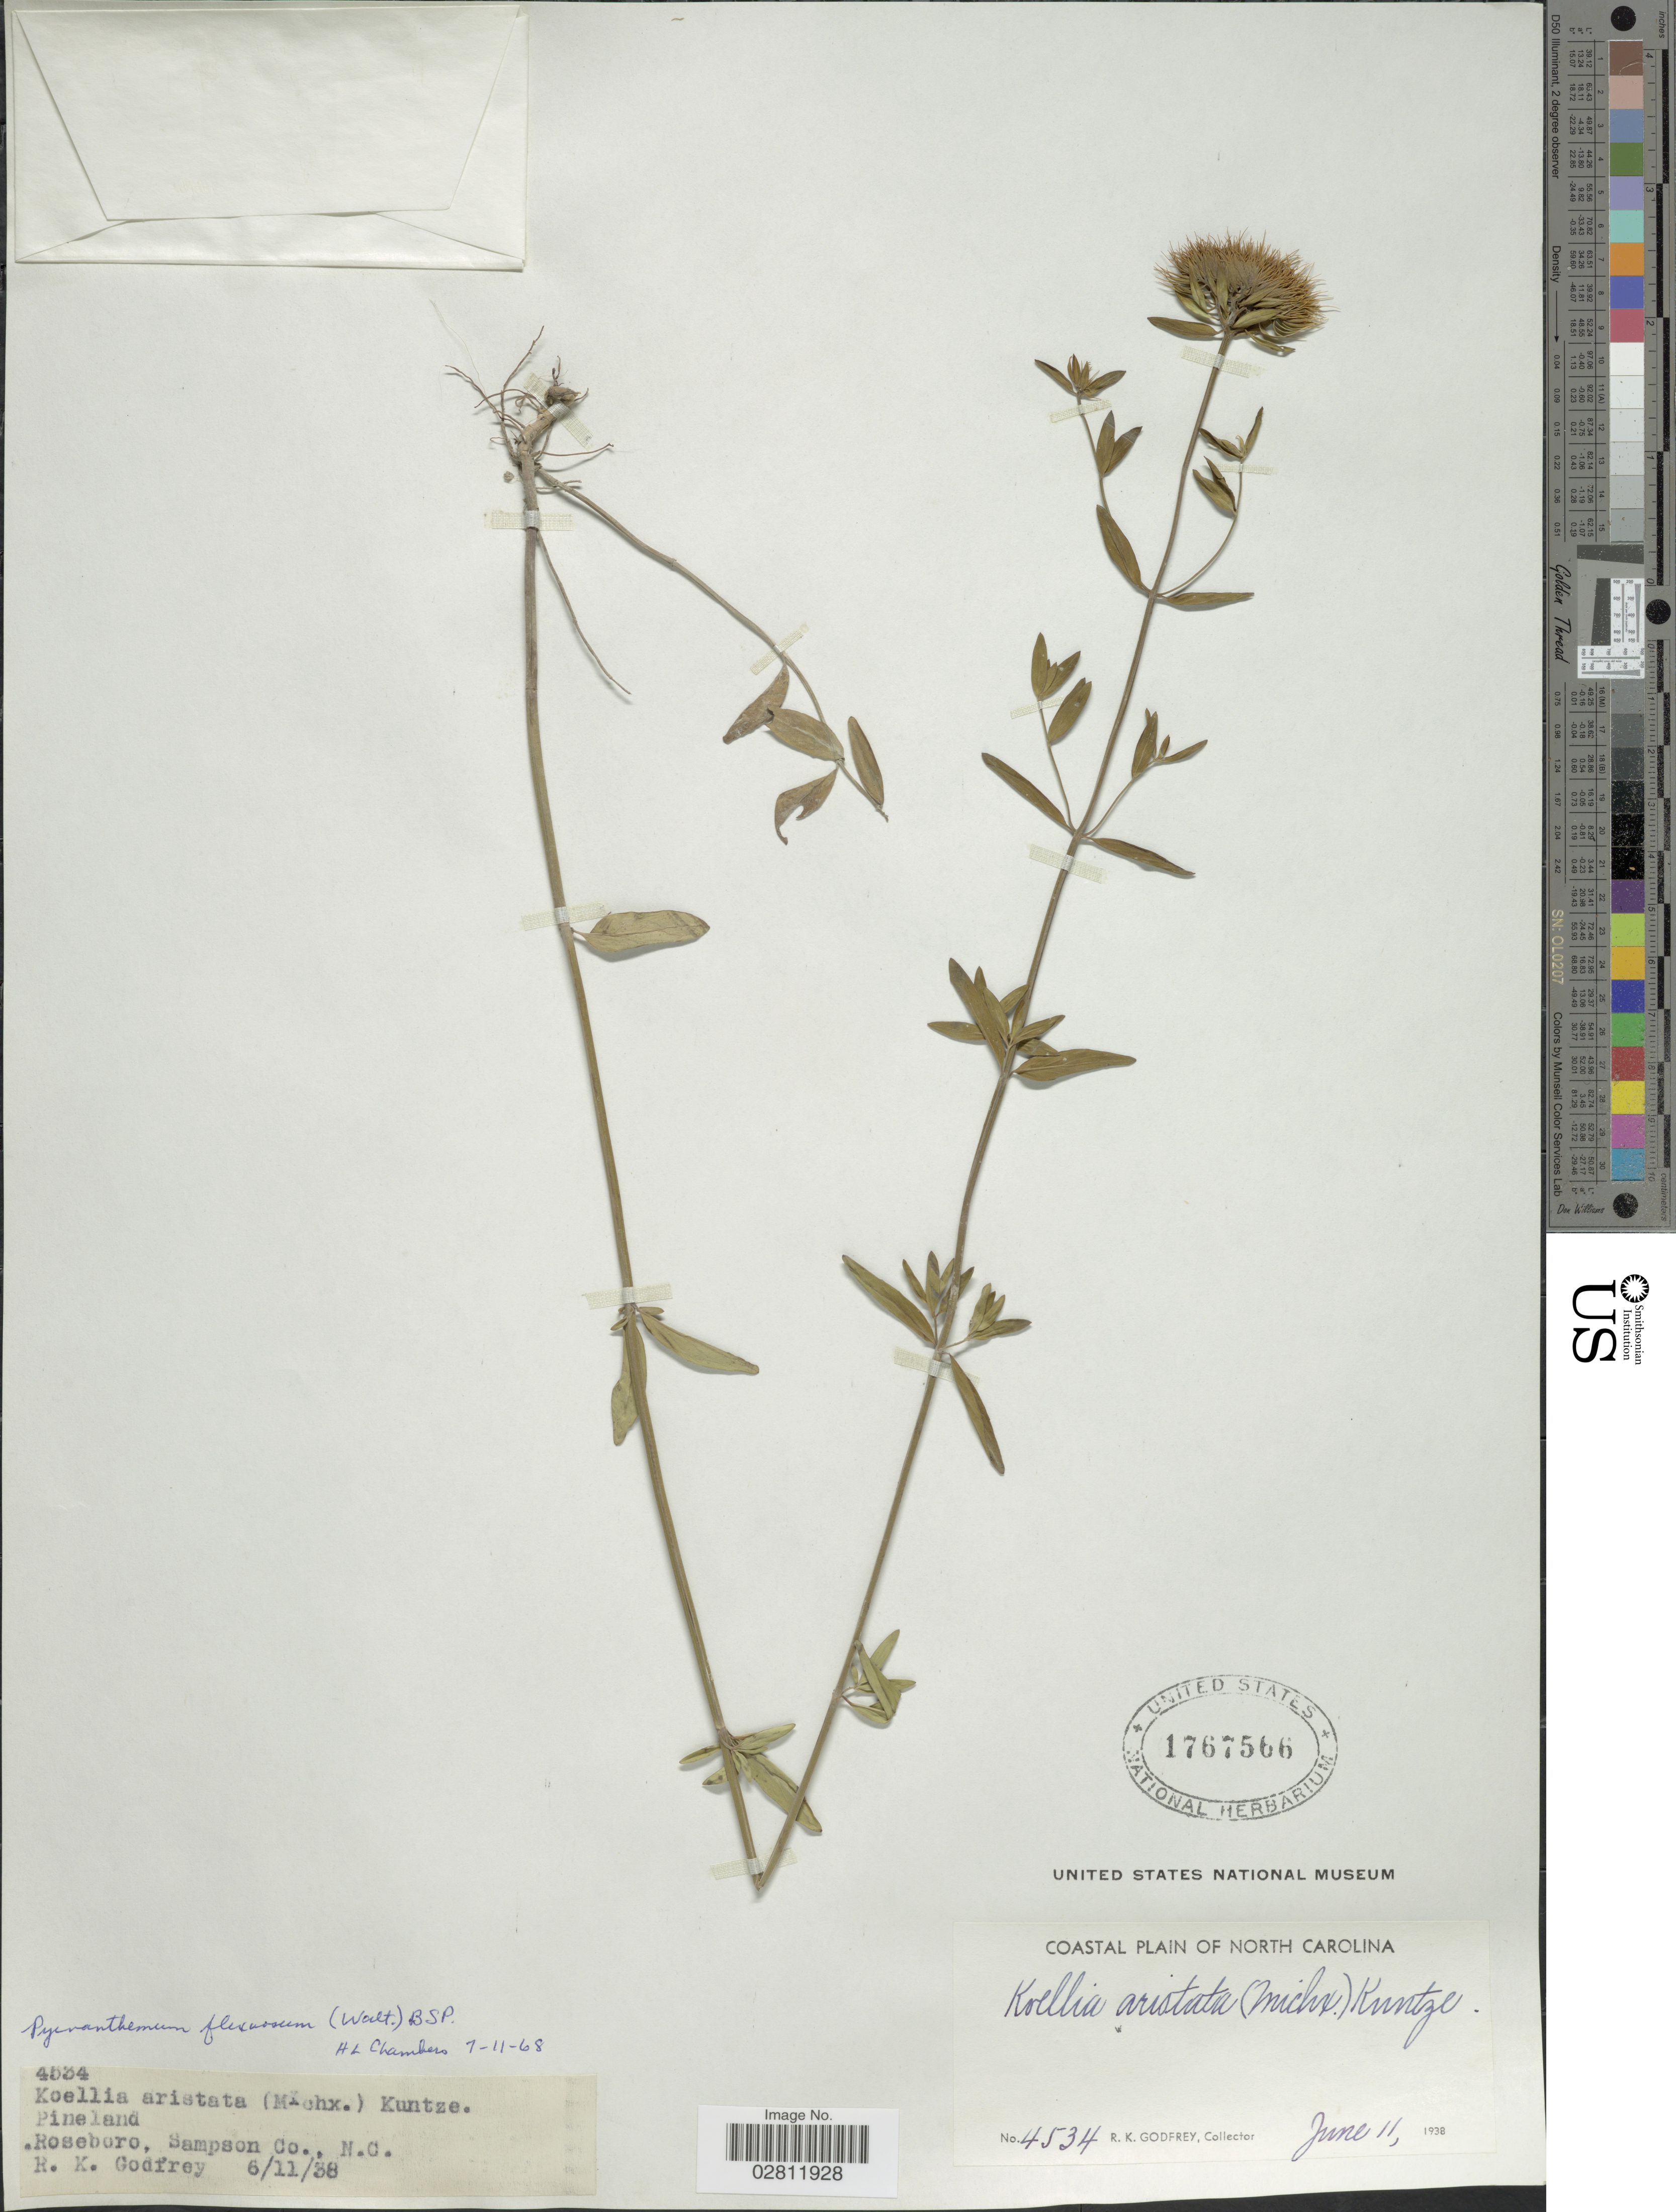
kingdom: Plantae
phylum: Tracheophyta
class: Magnoliopsida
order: Lamiales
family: Lamiaceae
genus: Pycnanthemum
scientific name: Pycnanthemum flexuosum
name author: (Walter) Britton, Stearns & Poggenb.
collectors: R. K. Godfrey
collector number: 4534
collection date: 1938-06-11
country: United States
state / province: North Carolina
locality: Coastal plain of North Carolina. Roseboro, Sampson Co.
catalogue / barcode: US 1767566